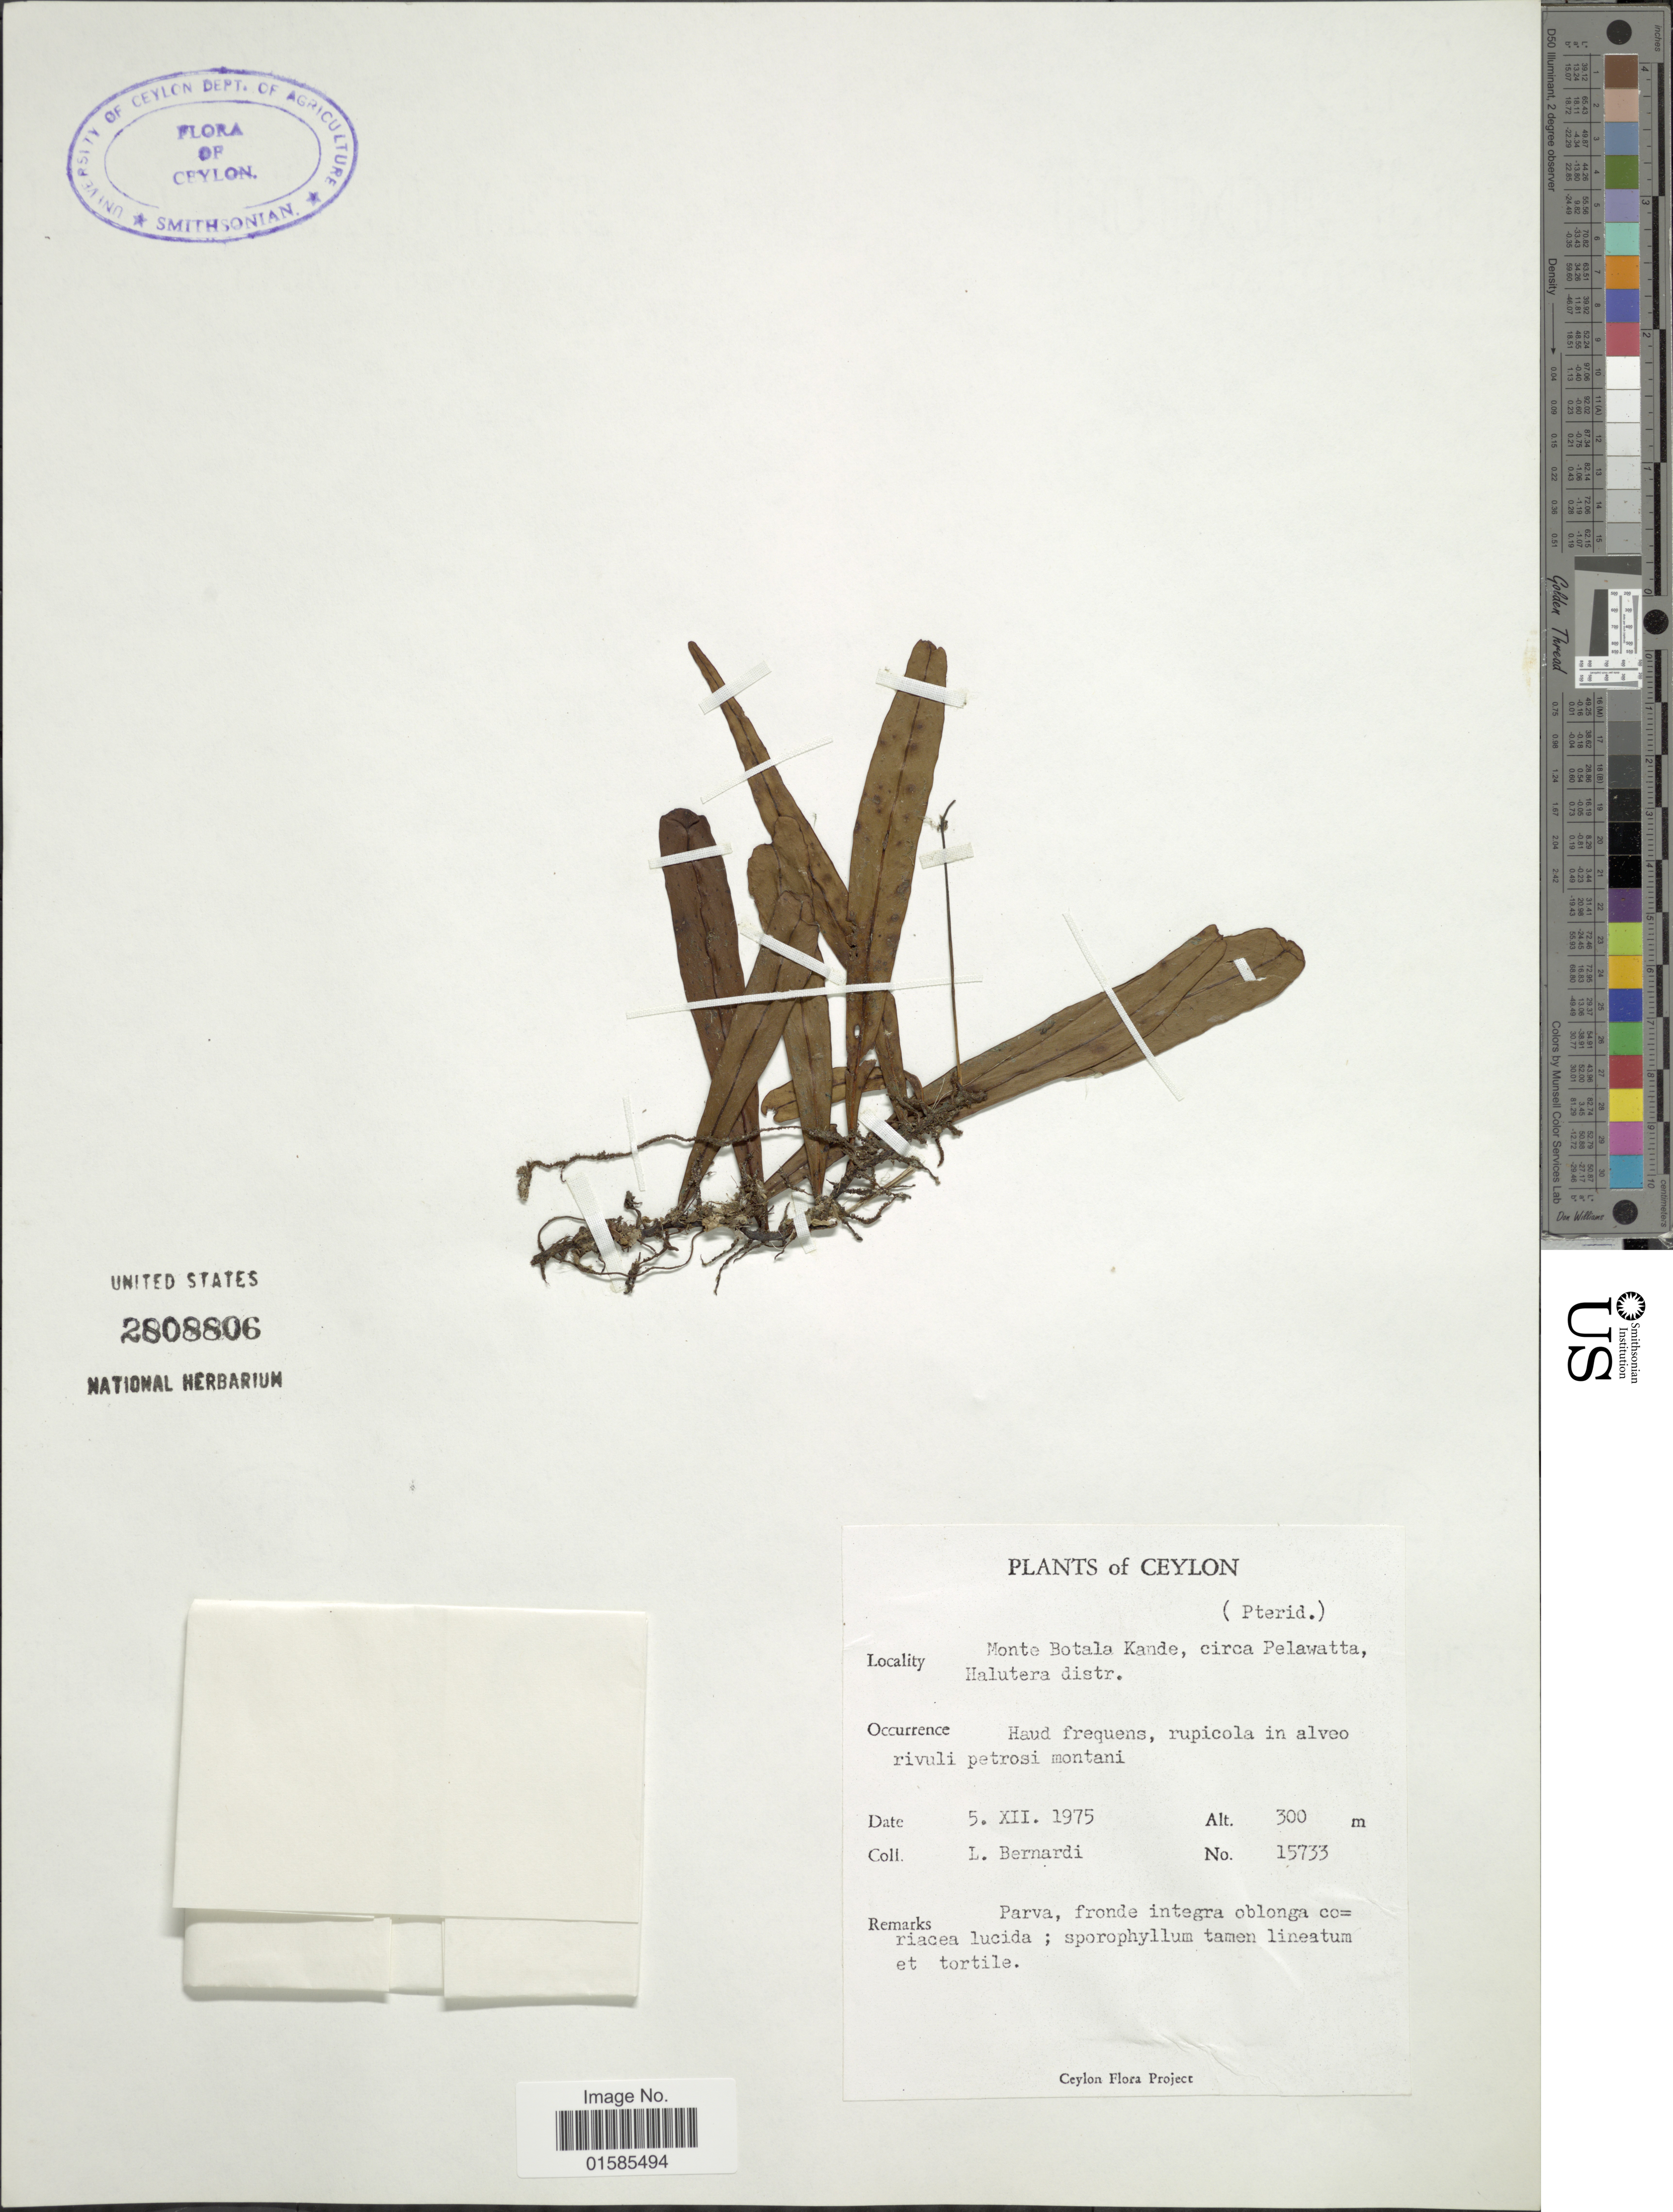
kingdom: Plantae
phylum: Tracheophyta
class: Polypodiopsida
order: Polypodiales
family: Polypodiaceae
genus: Leptochilus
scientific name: Leptochilus sp.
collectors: L. Bernardi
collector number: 15733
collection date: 1975-07-05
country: Sri Lanka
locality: Ceylon, Monte Botala Kande, circa Pelawatta, Halutera distr.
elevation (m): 300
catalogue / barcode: US 2808806